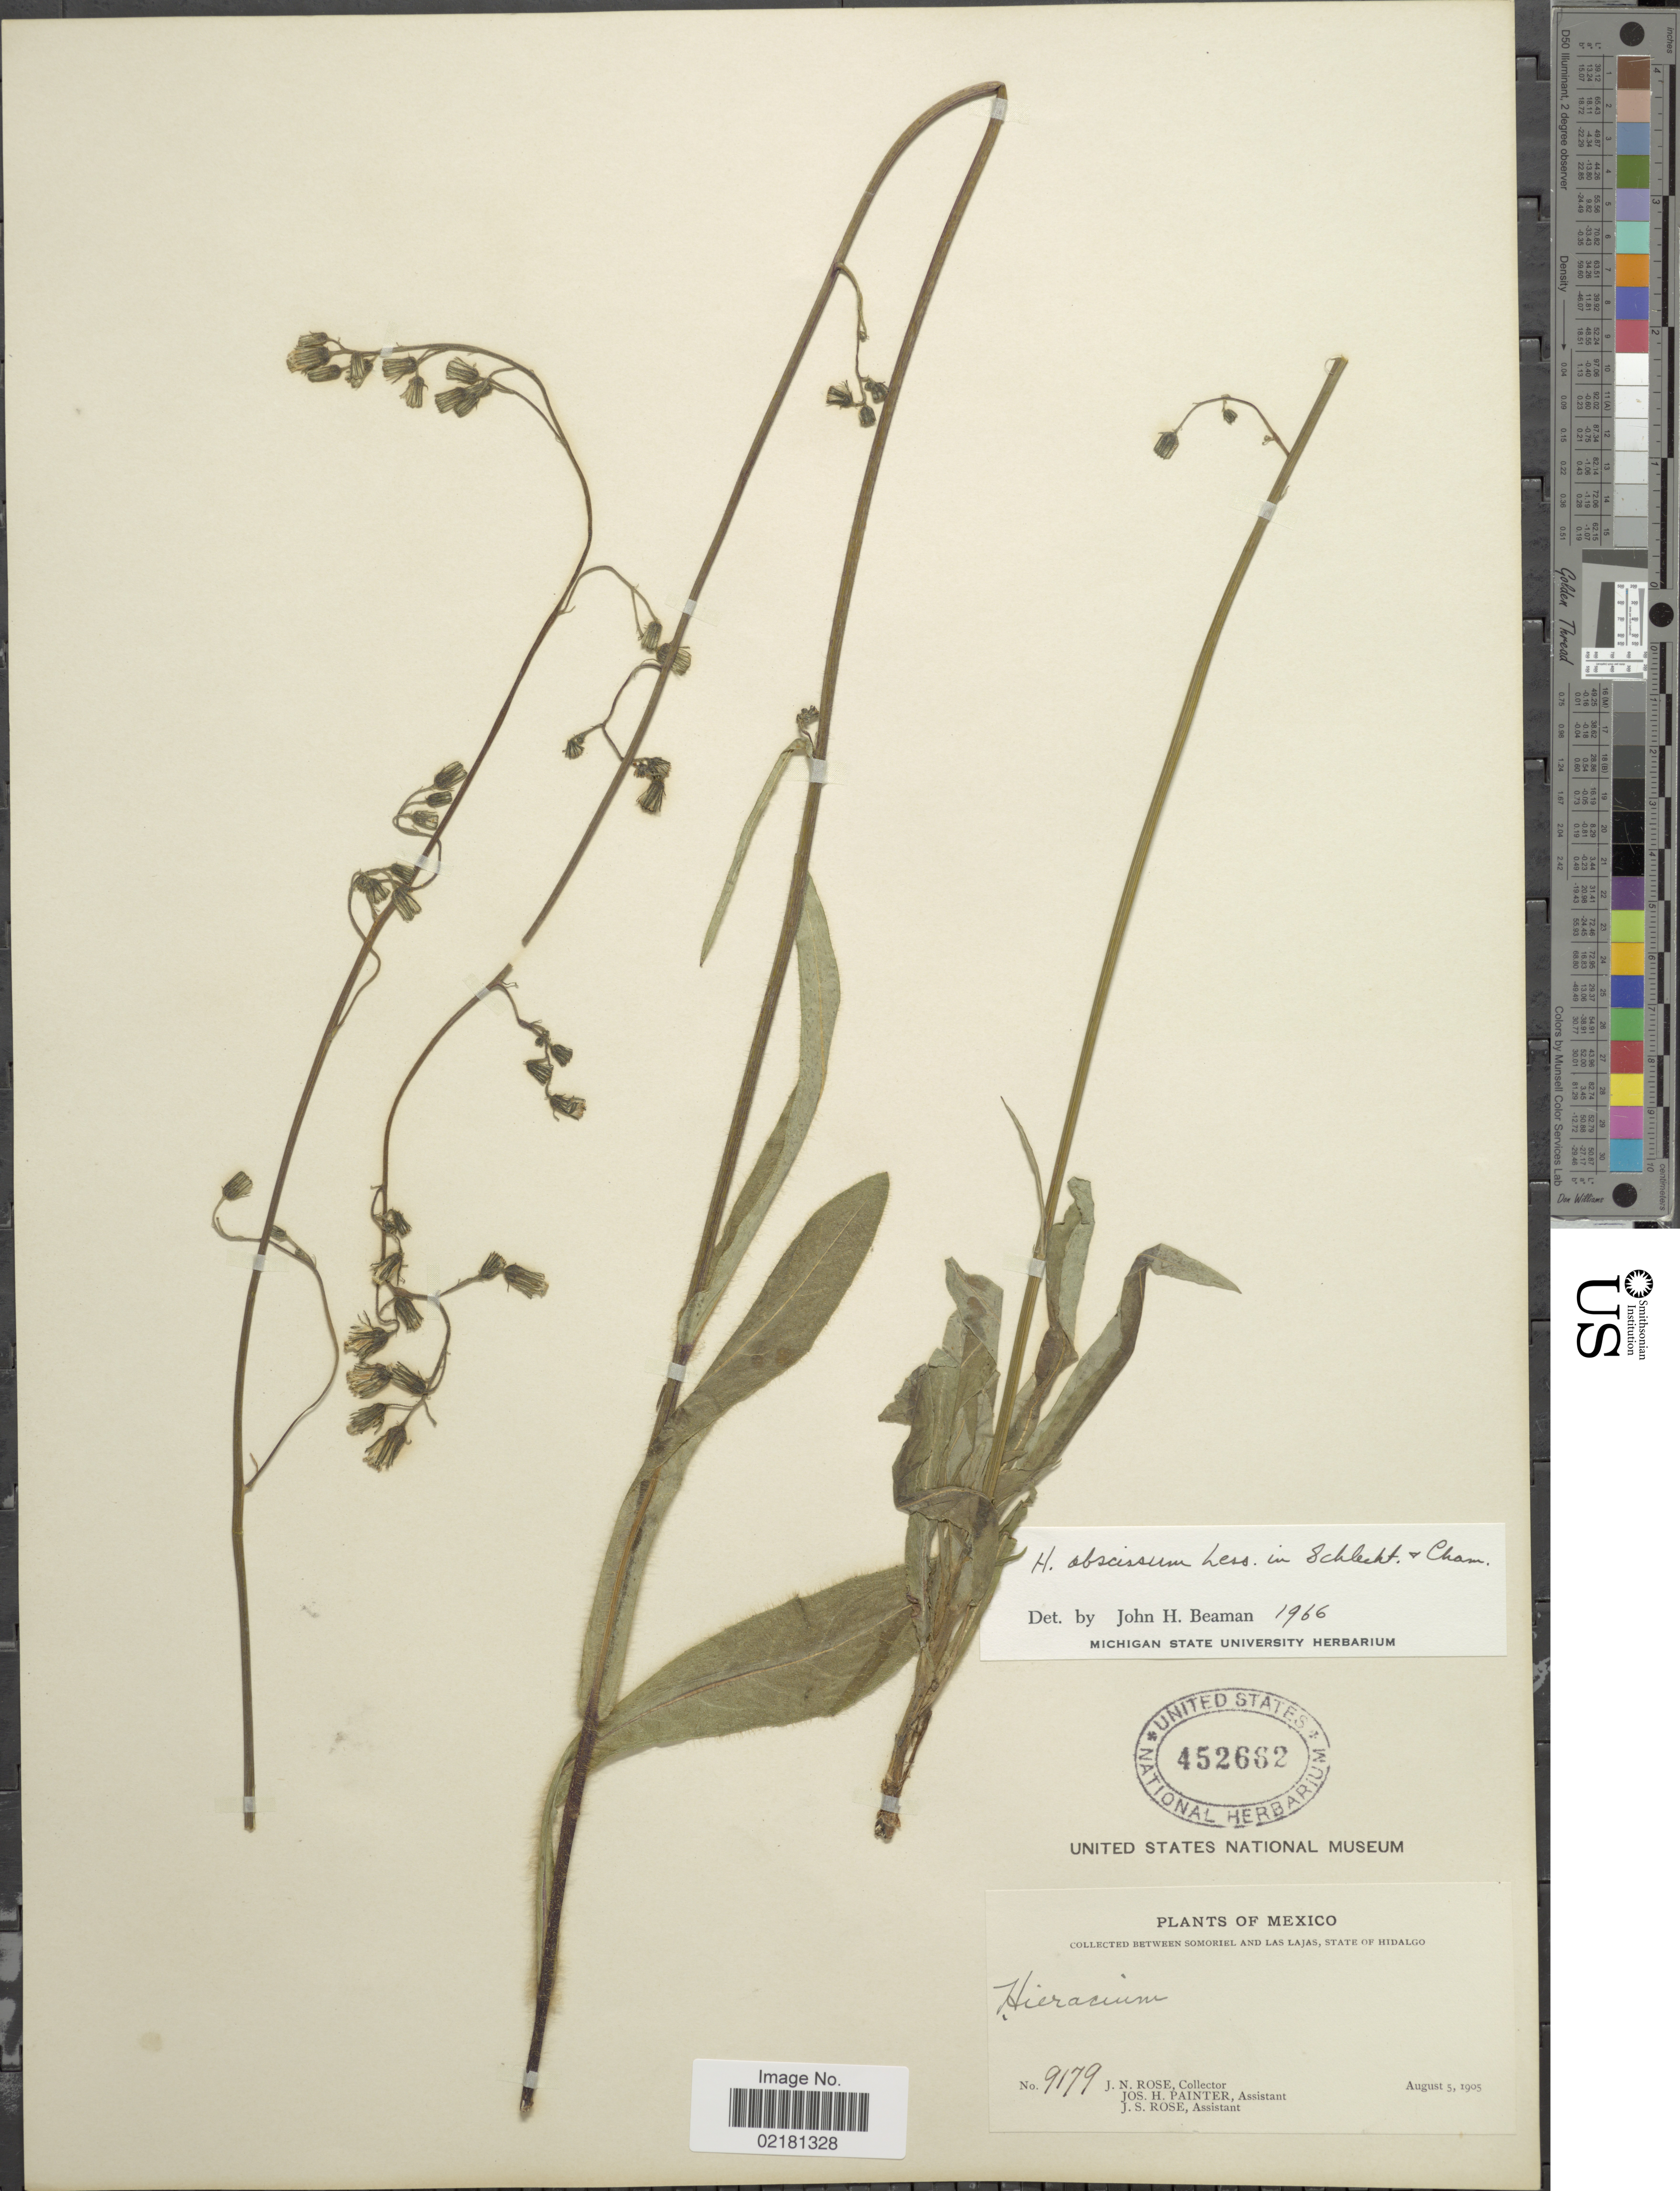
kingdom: Plantae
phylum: Tracheophyta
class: Magnoliopsida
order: Asterales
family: Asteraceae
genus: Hieracium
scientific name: Hieracium abscissum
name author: Less.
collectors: J. N. Rose, J. H. Painter & J. S. Rose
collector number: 9179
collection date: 1905-08-05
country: Mexico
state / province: Hidalgo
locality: Between Somoriel and Las Lajas.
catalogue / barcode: US 452662